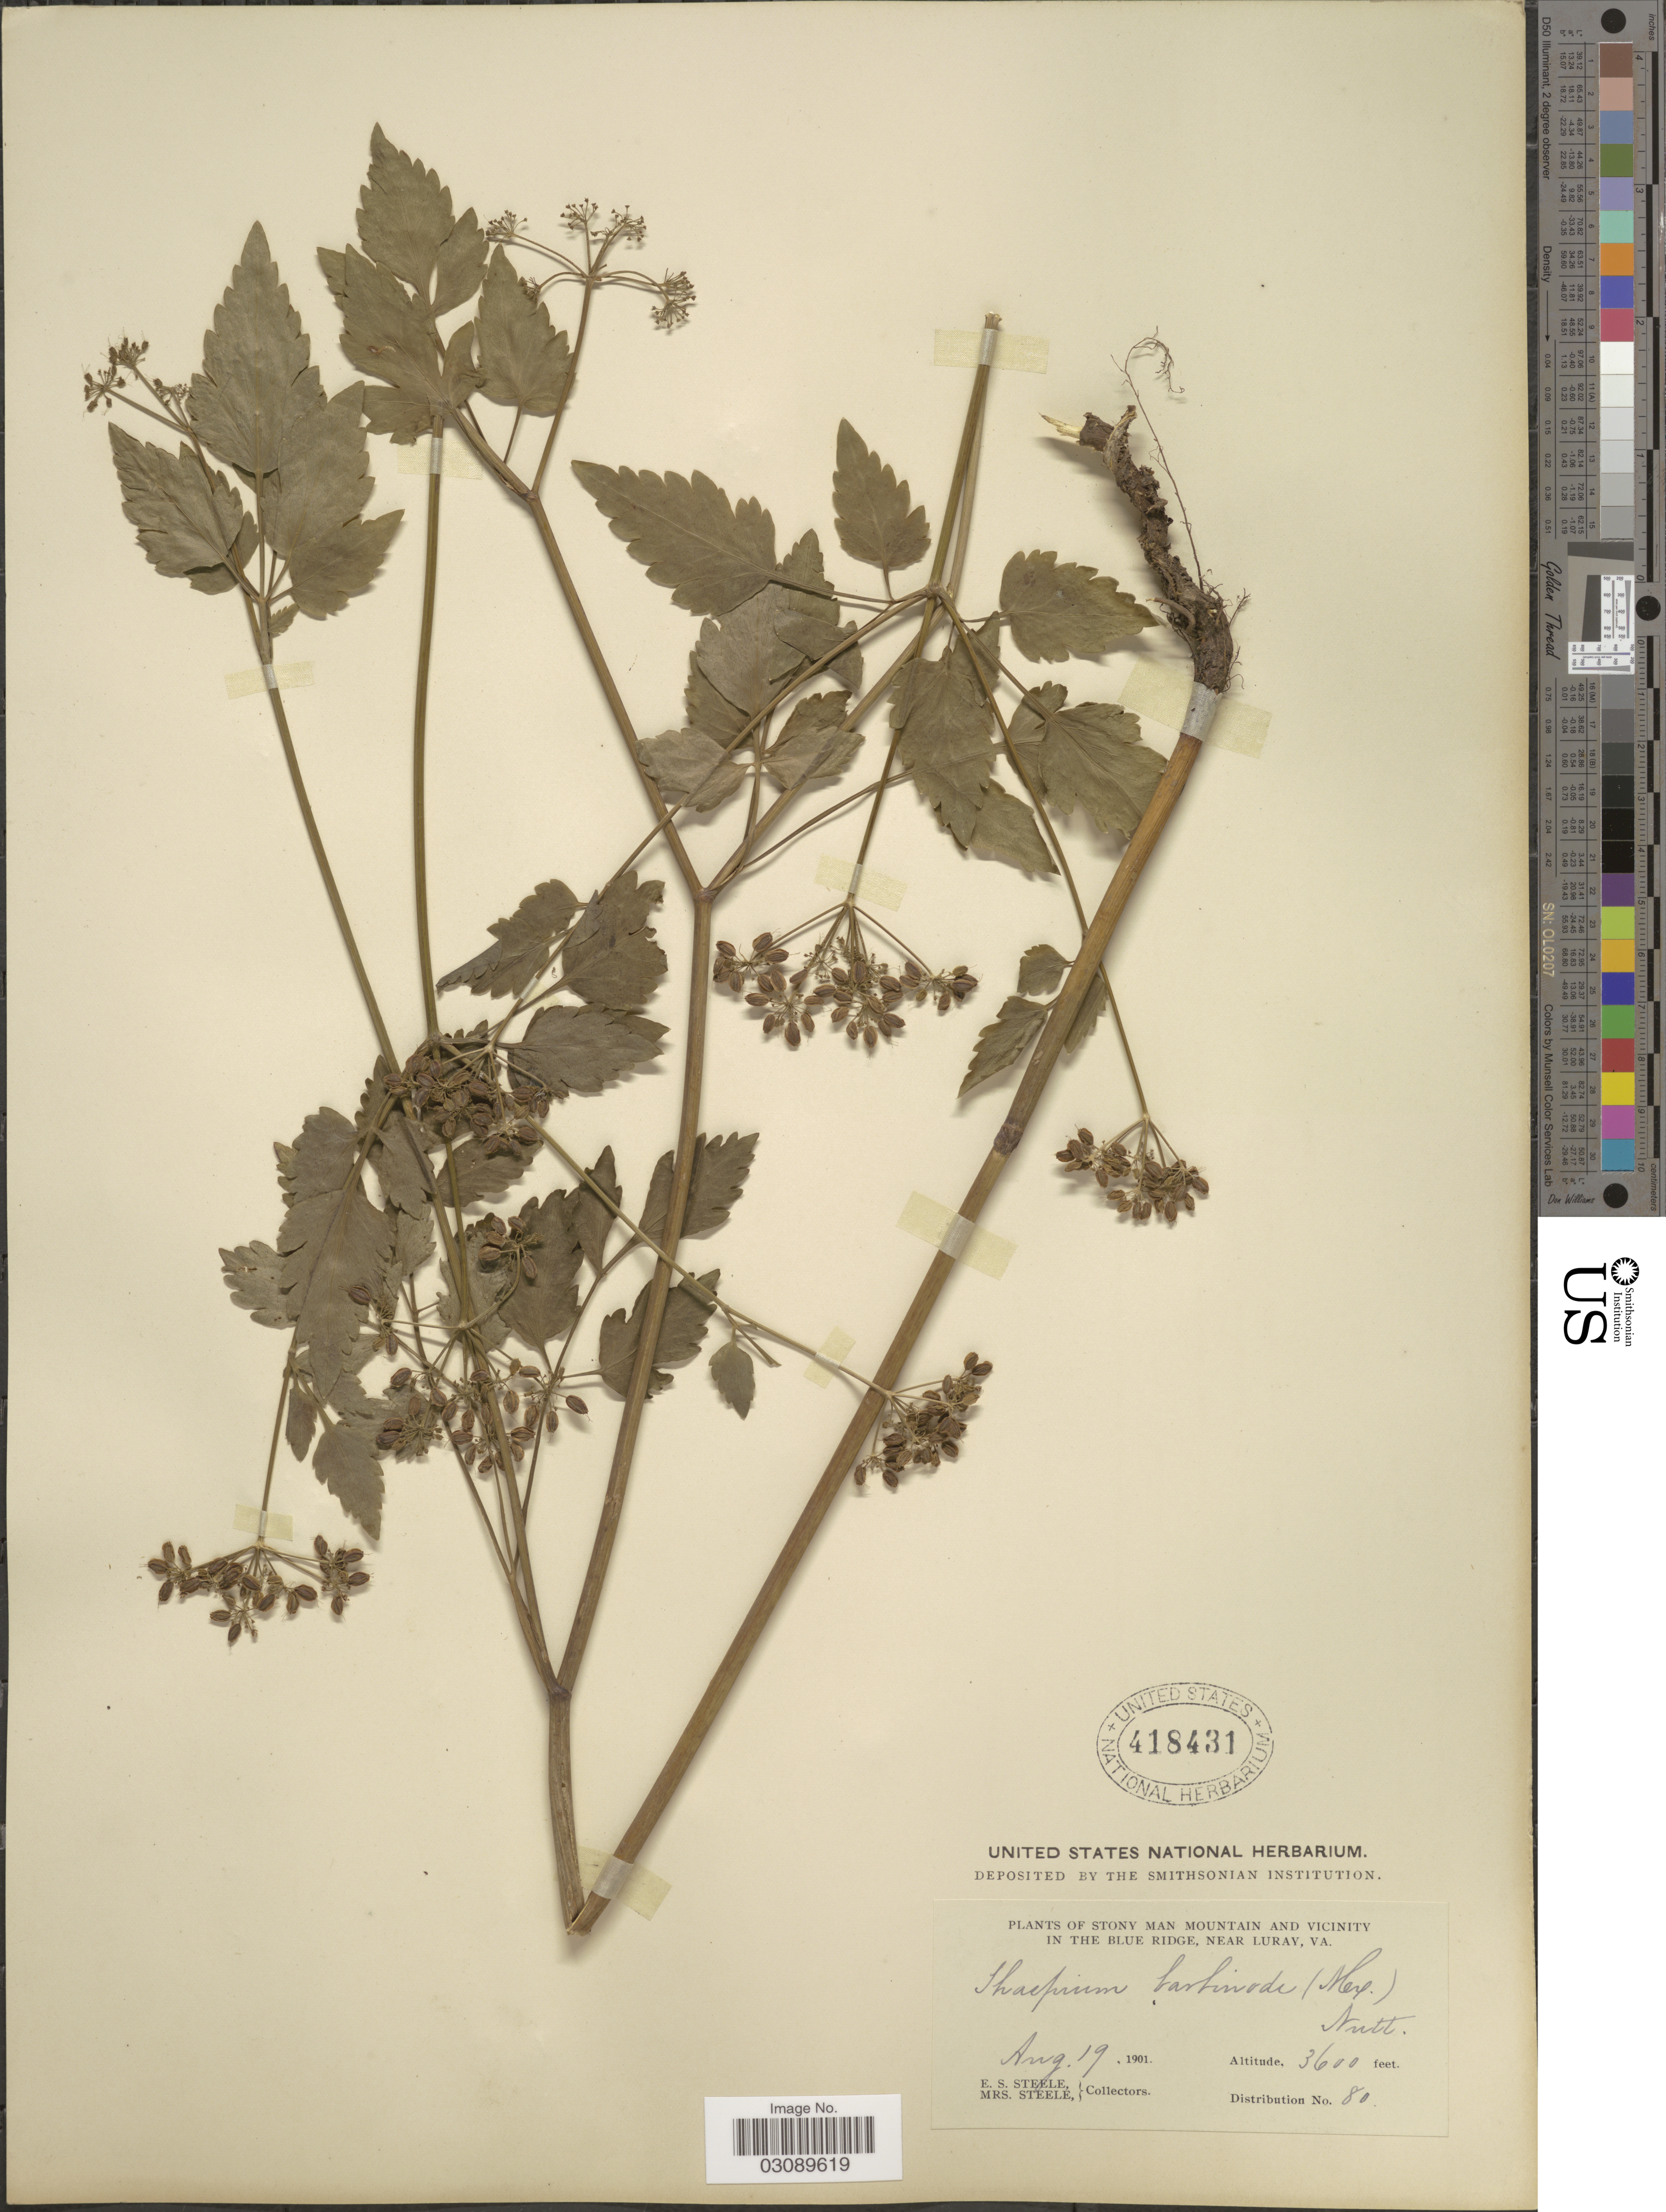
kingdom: Plantae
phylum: Tracheophyta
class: Magnoliopsida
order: Apiales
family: Apiaceae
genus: Thaspium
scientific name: Thaspium barbinode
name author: (Michx.) Nutt.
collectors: E. Steele & Mrs. E. S. Steele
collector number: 80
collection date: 1901-08-19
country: United States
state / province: Virginia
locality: Stony Man Mountain and vicinity in the Blue Ridge, Near Luray.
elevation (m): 1097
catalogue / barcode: US 418431